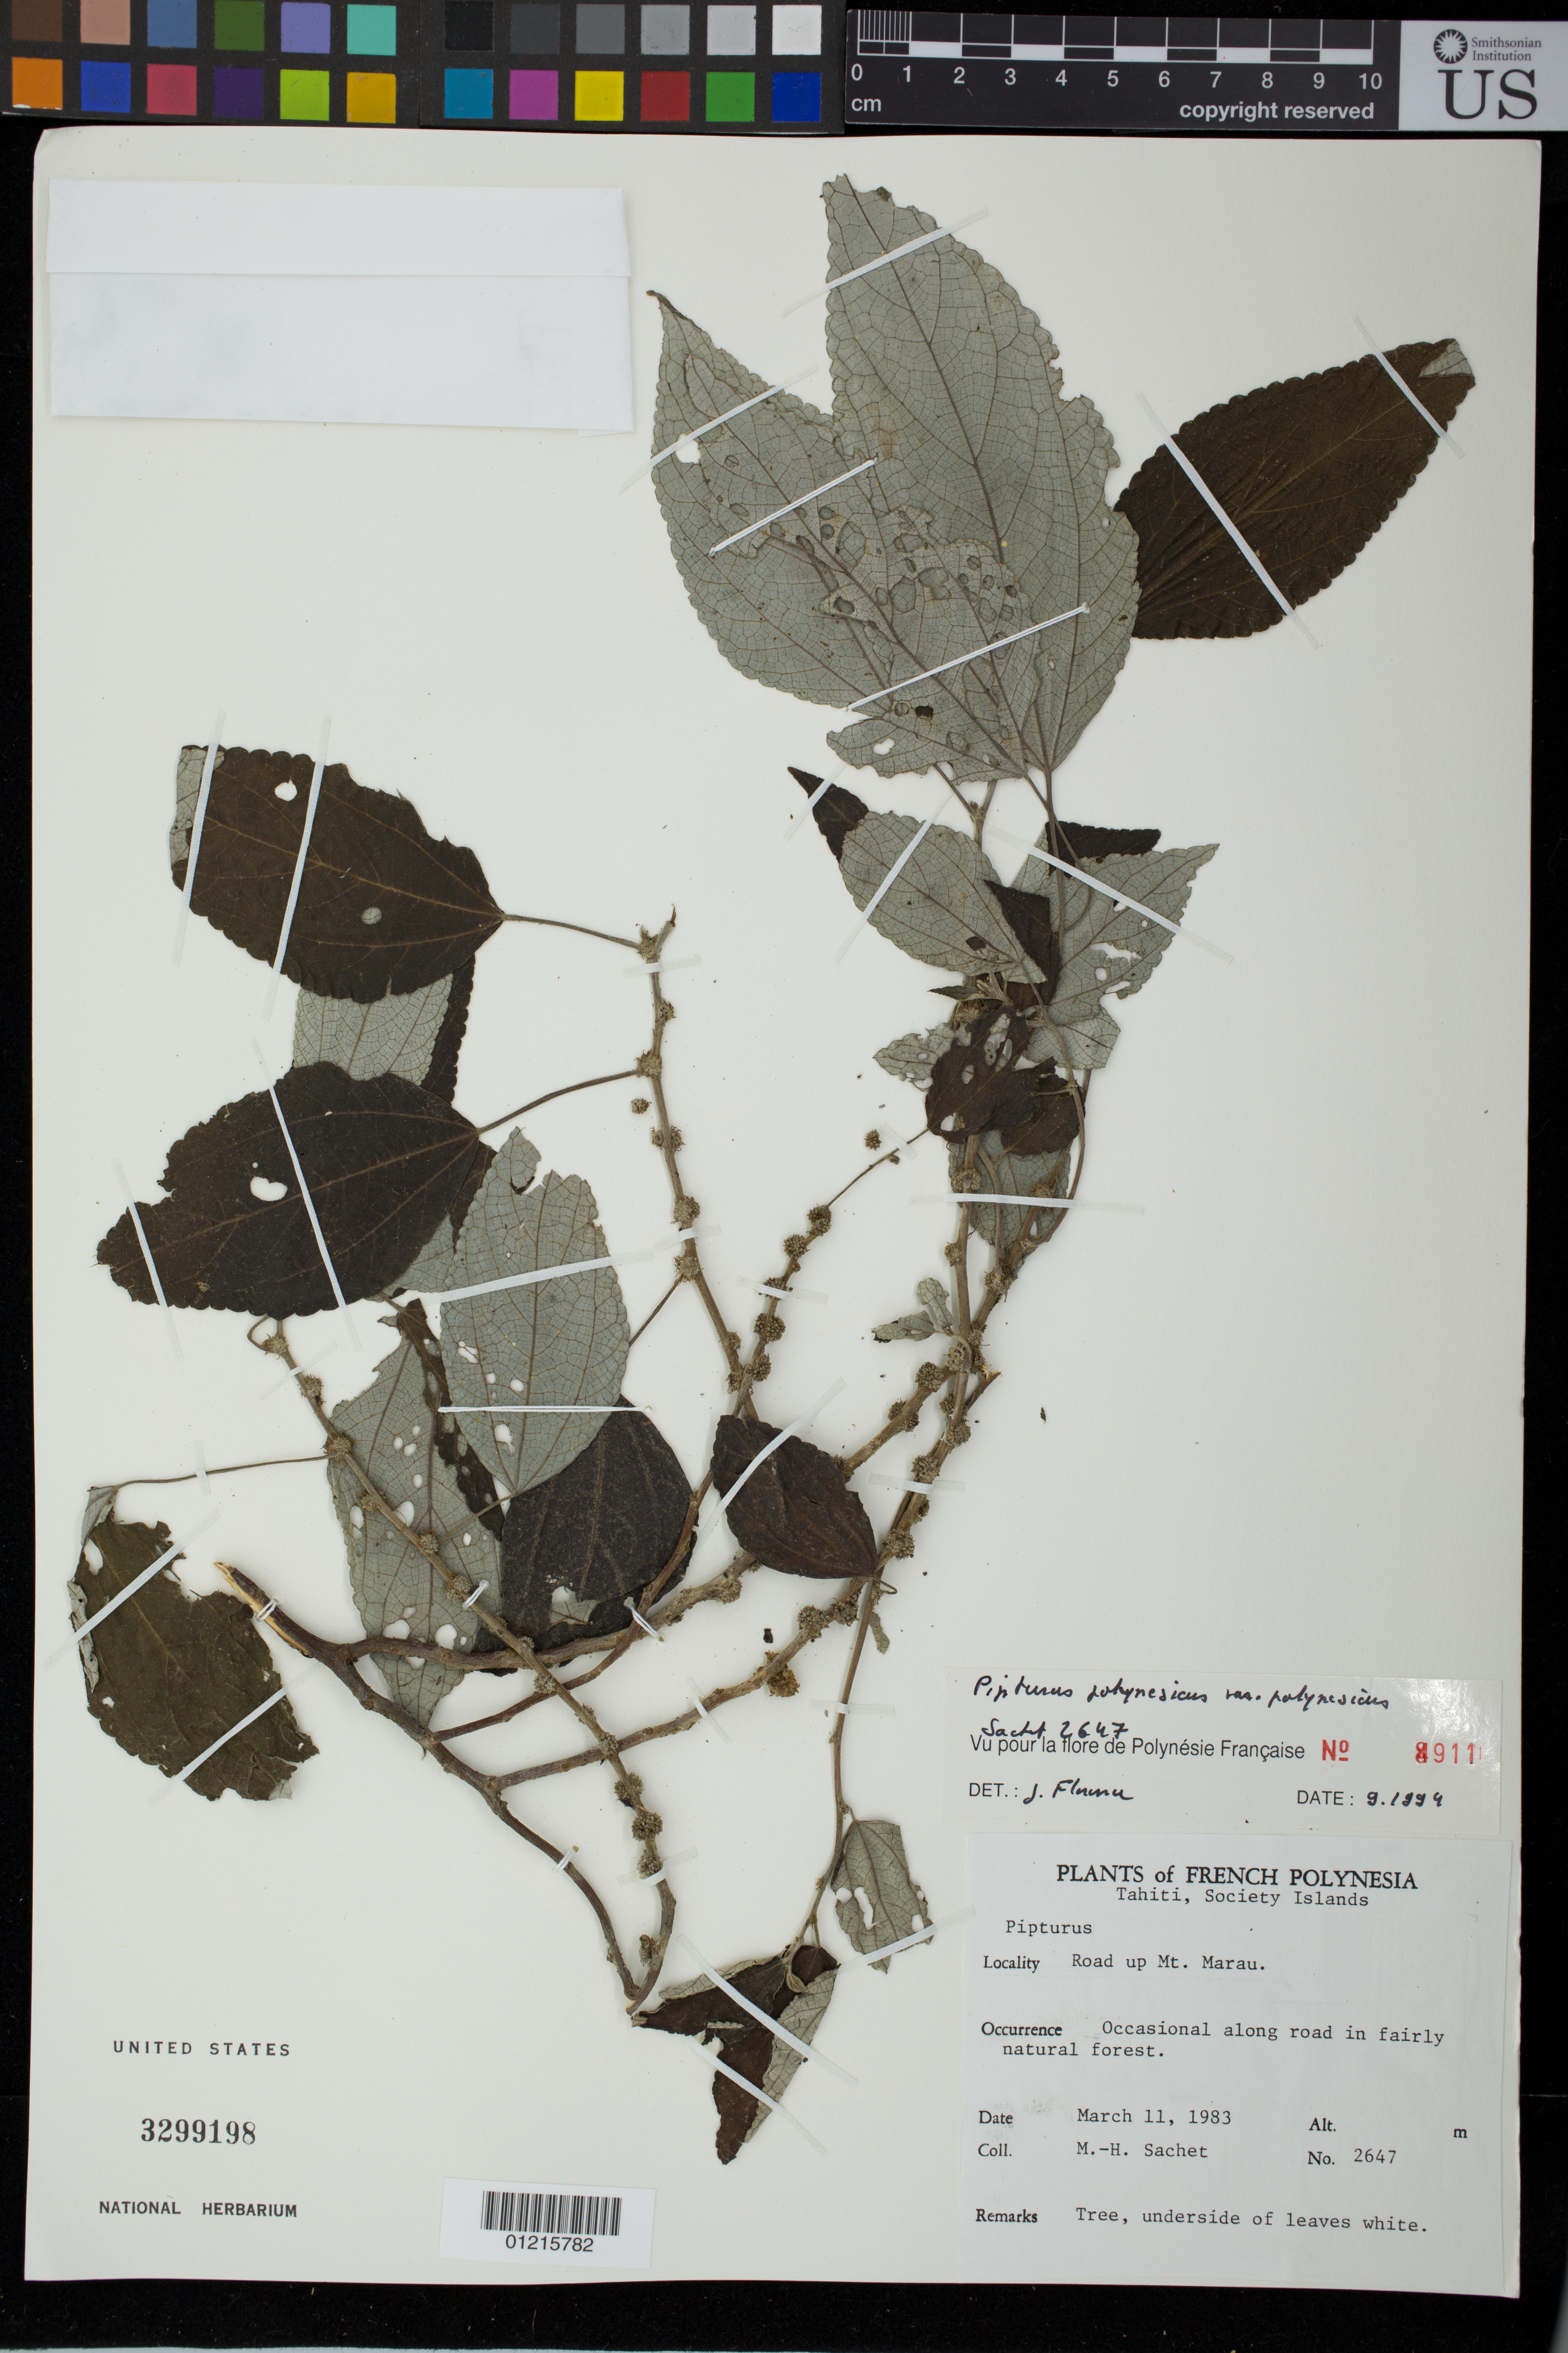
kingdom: Plantae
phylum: Tracheophyta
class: Magnoliopsida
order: Rosales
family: Urticaceae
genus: Pipturus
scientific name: Pipturus polynesicus var. polynesicus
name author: Skottsb.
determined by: Florence, J.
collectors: M.-H. Sachet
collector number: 2647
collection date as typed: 11 Mar 1983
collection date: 1983-03-11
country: French Polynesia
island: Tahiti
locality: Mt. Marau.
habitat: "fairly natural forest"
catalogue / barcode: US 3299198